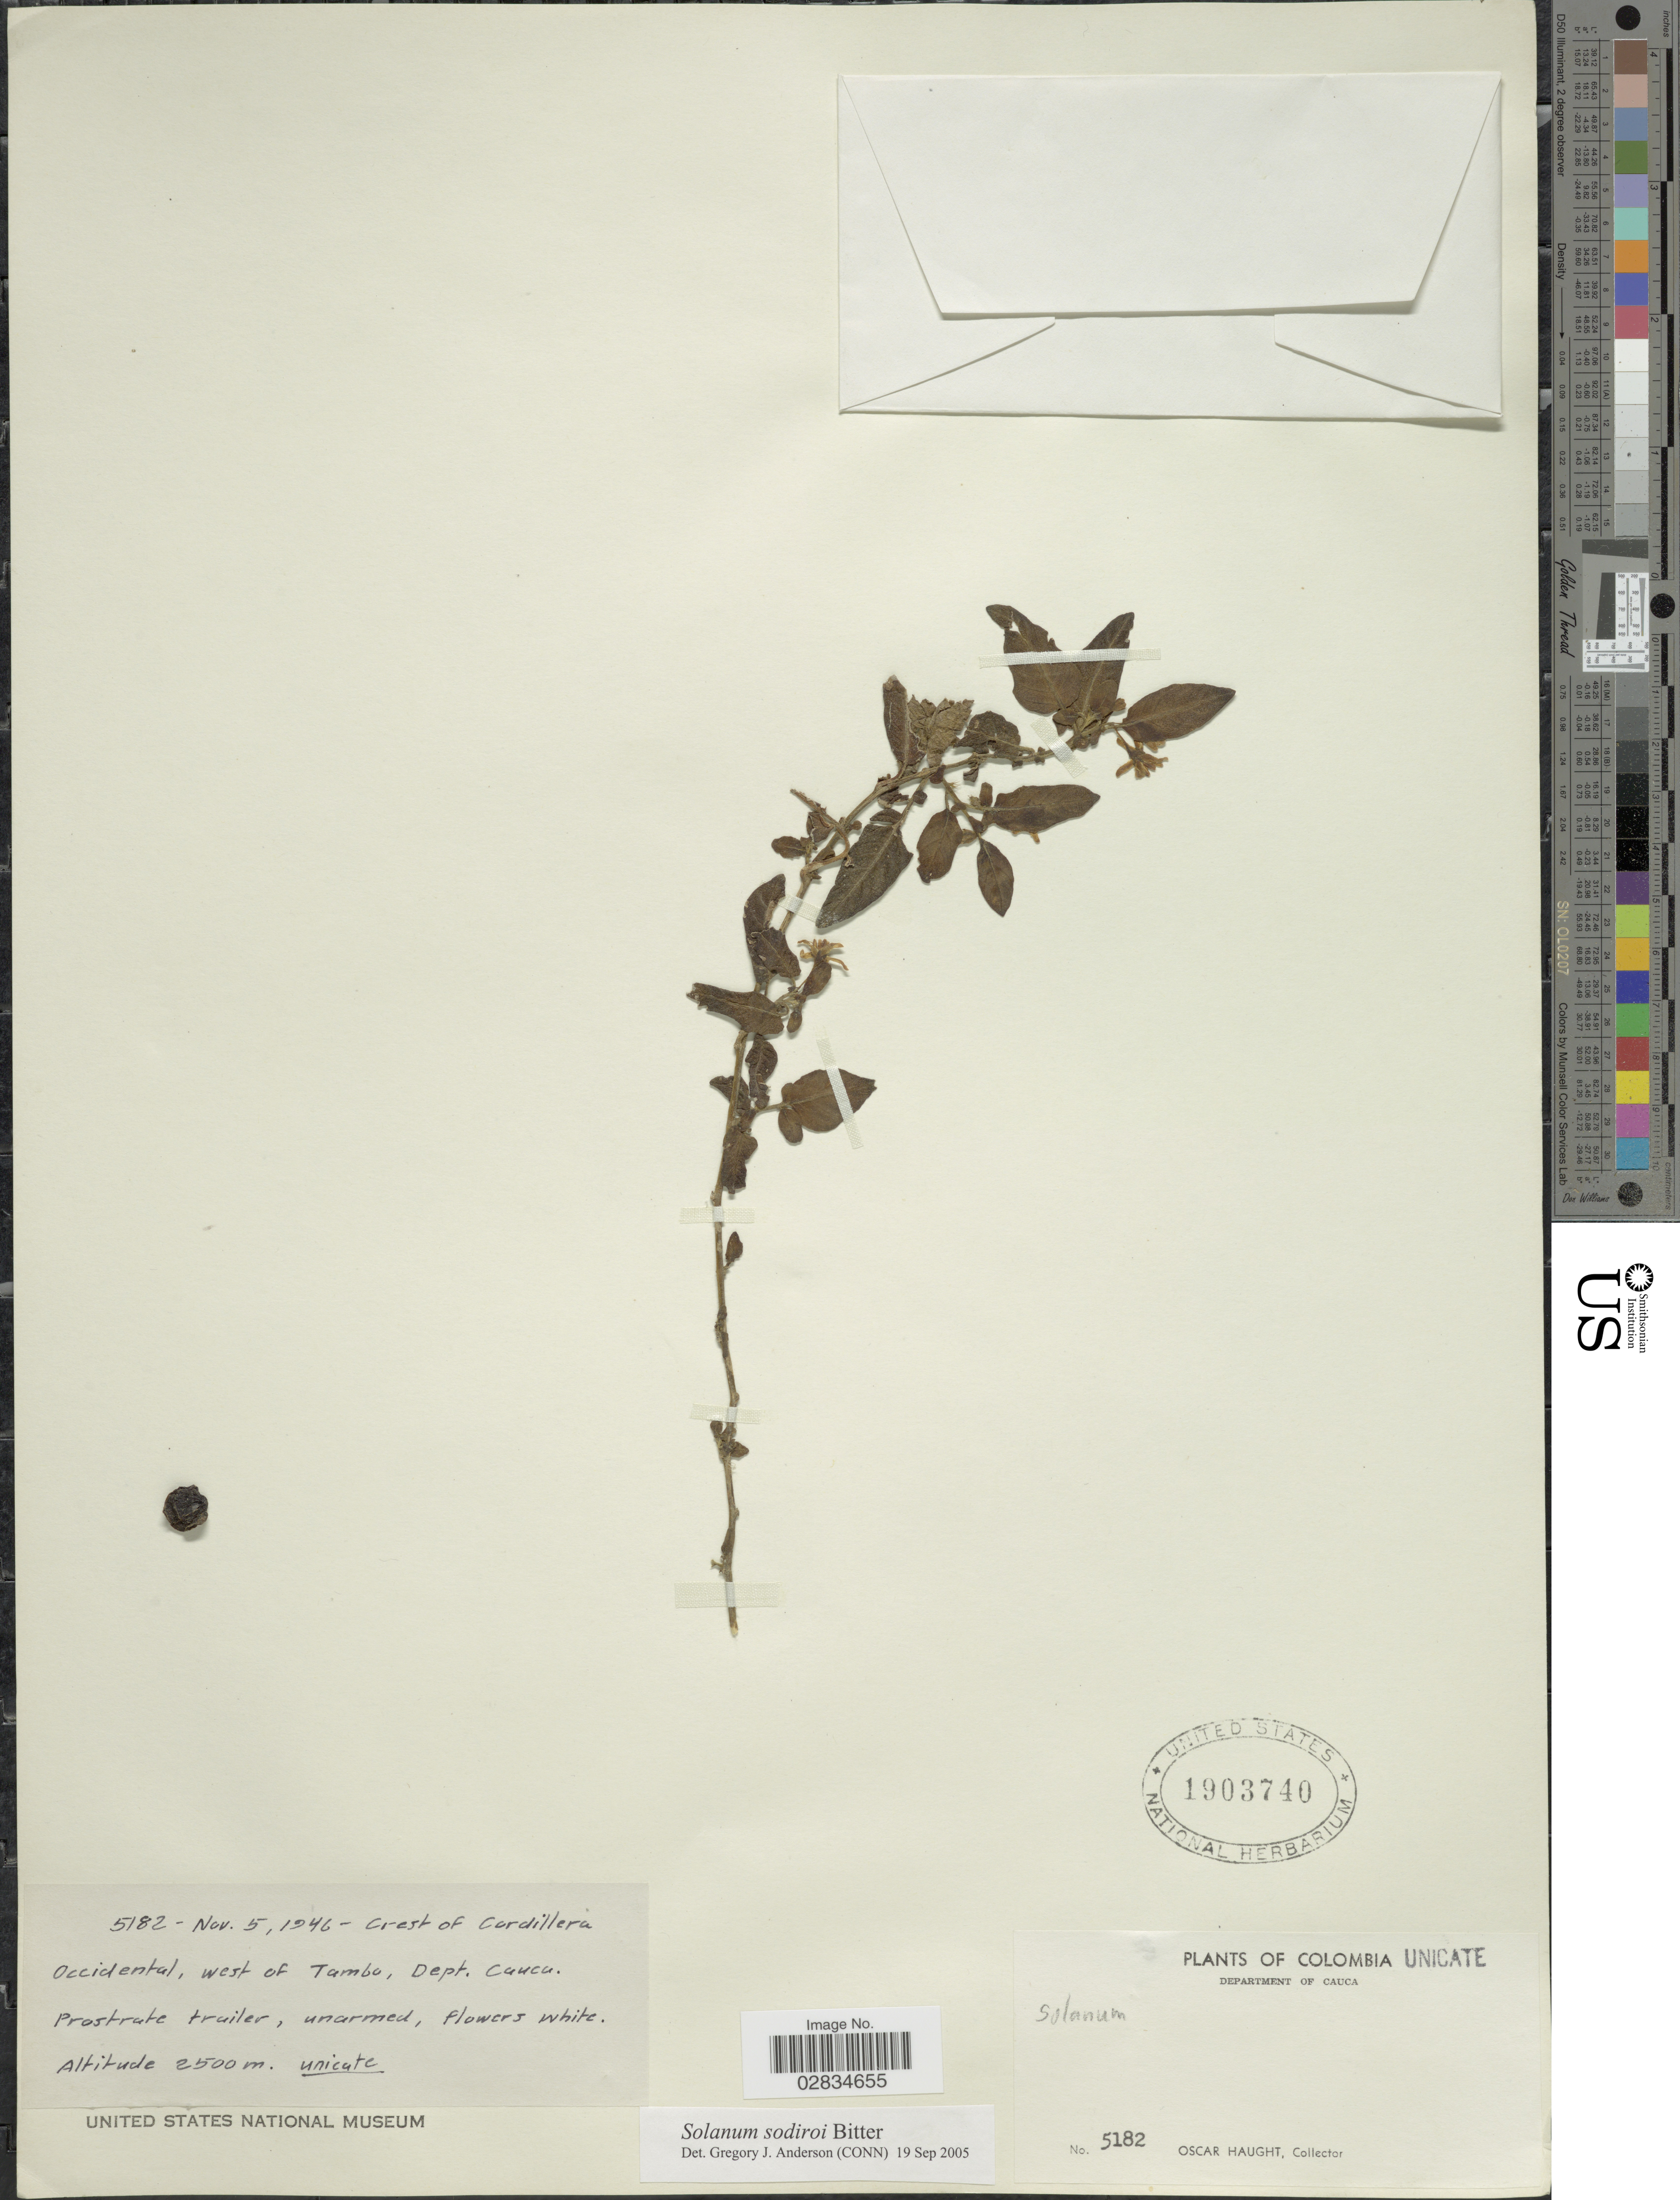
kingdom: Plantae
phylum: Tracheophyta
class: Magnoliopsida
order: Solanales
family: Solanaceae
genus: Solanum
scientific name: Solanum sodiroi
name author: Bitter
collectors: O. Haught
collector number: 5182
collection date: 1946-11-05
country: Colombia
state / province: Cauca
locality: Department of Cauca, Crest of Cordillera Occidental, West of Tambo.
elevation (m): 2500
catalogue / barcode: US 1903740